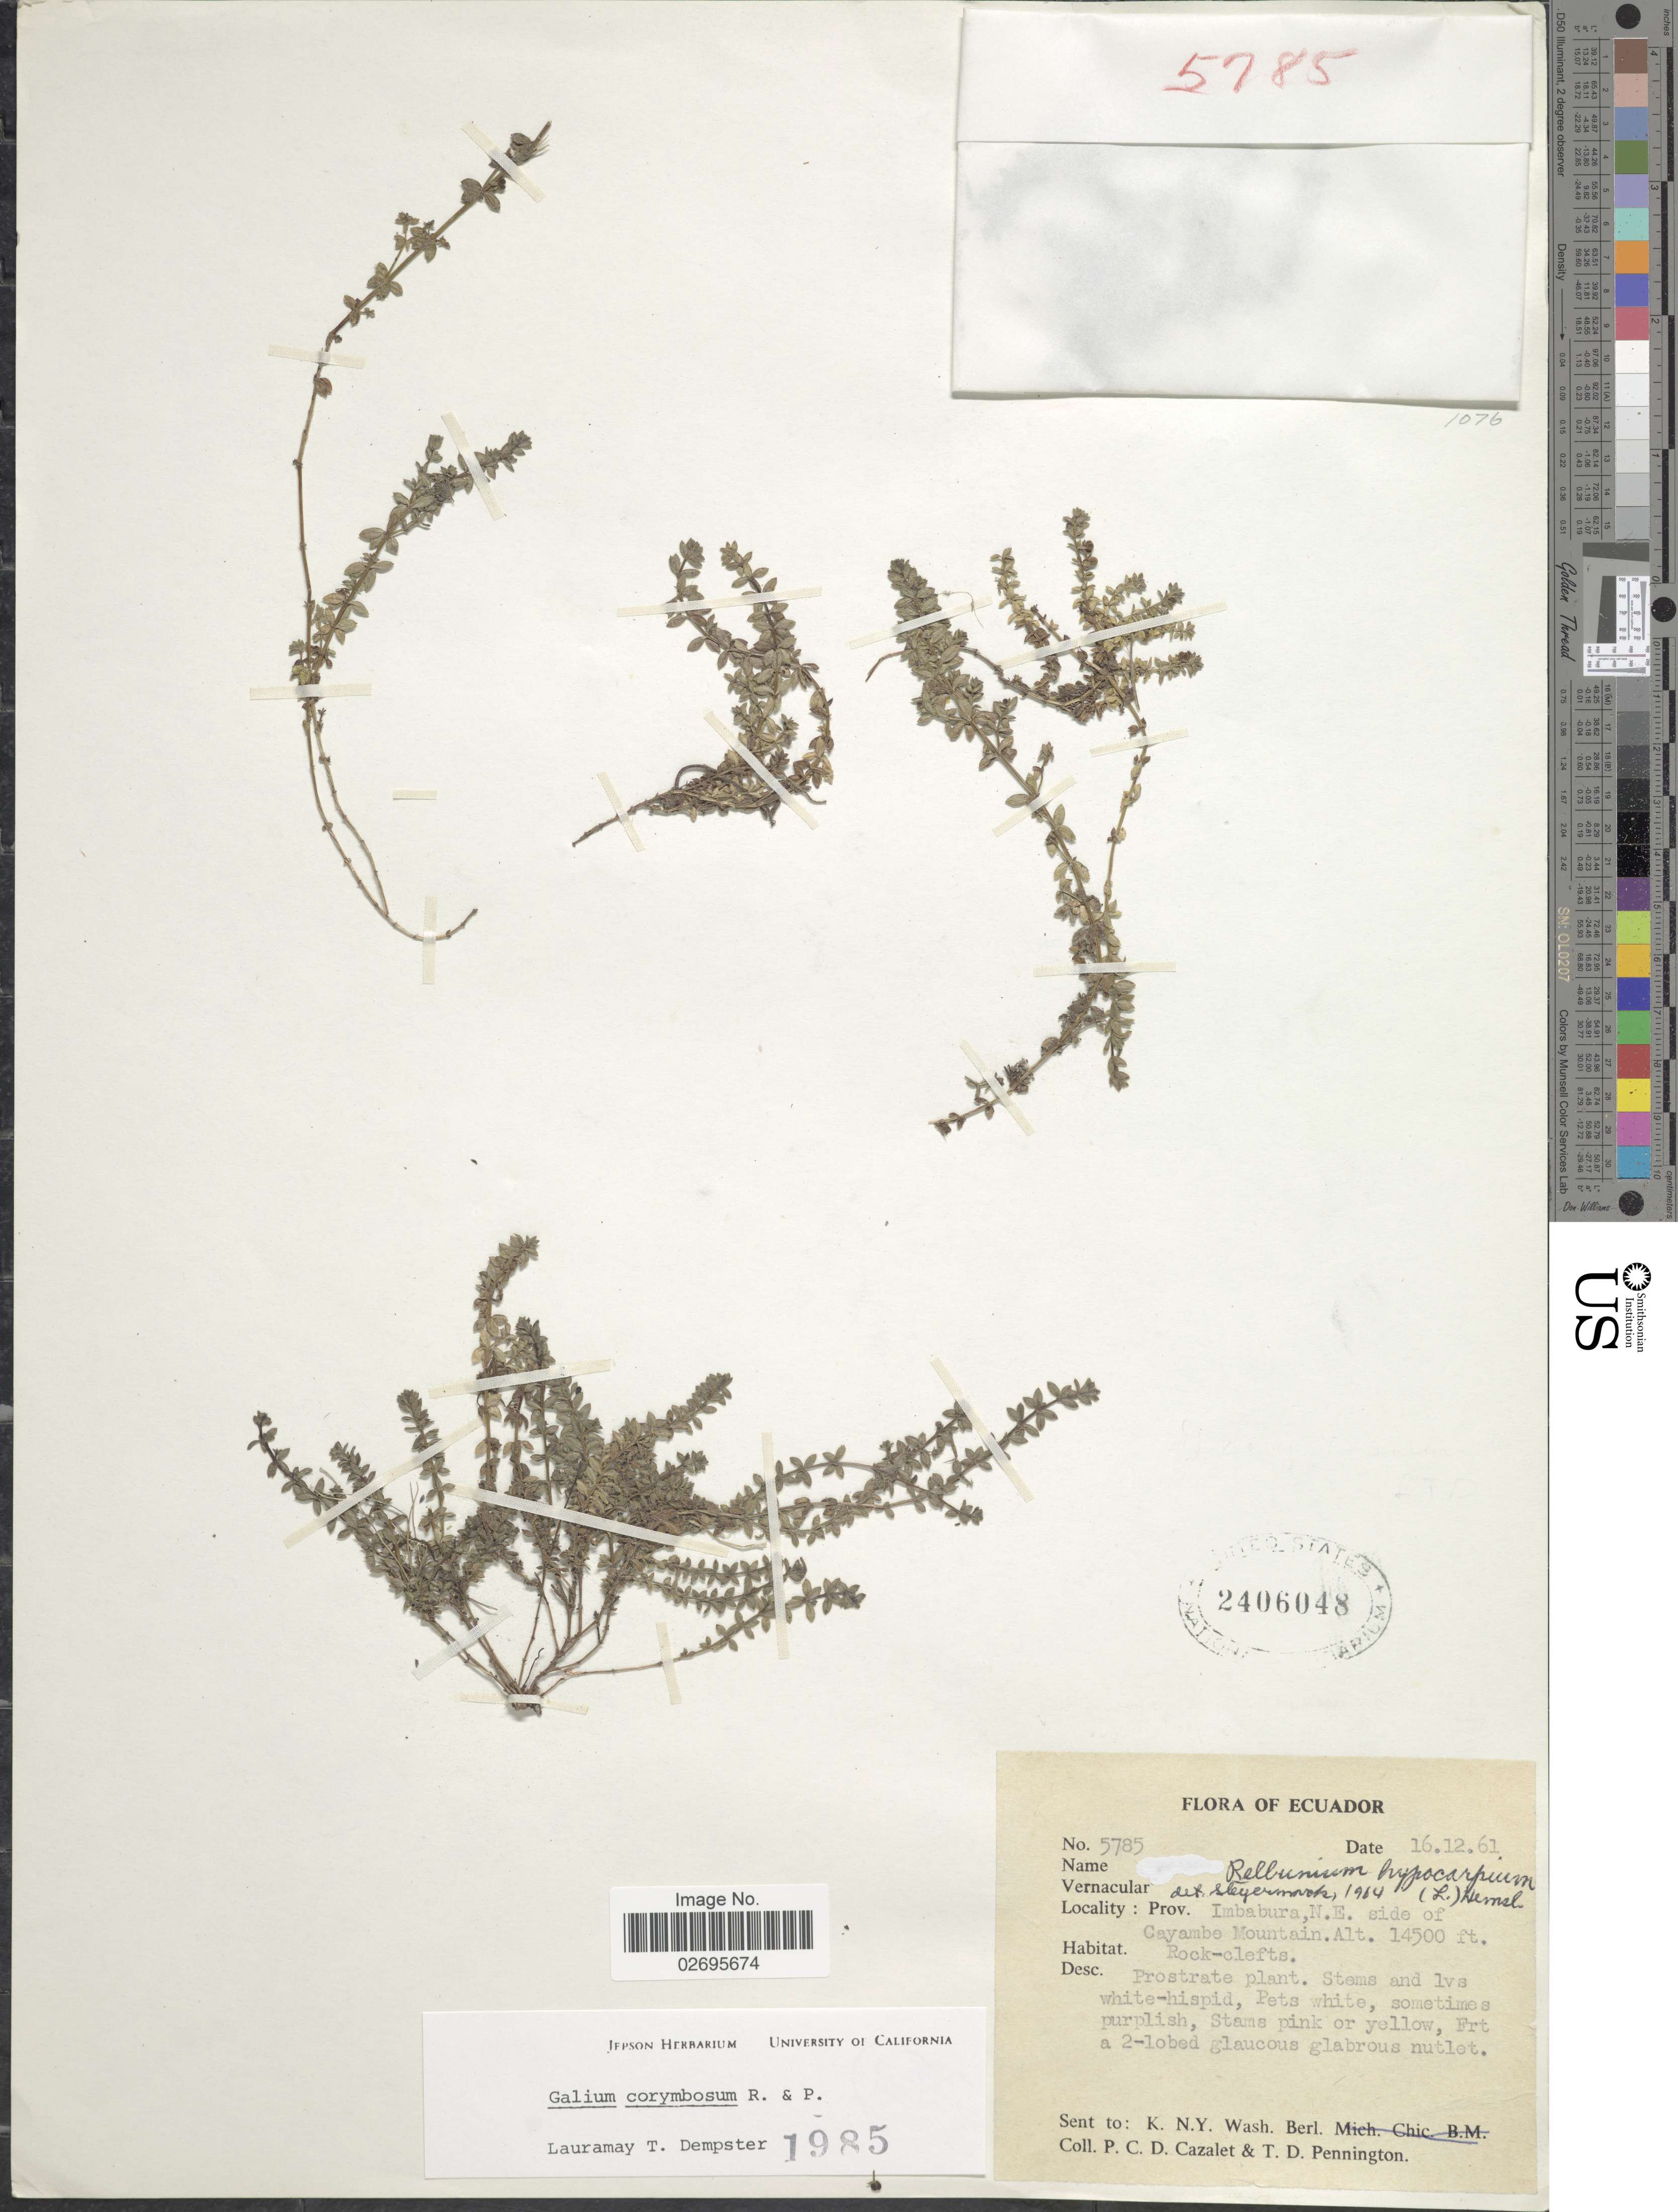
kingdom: Plantae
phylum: Tracheophyta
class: Magnoliopsida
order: Gentianales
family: Rubiaceae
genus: Galium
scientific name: Galium corymbosum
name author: Ruiz & Pav.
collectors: P. C. D. Cazalet & T. D. Pennington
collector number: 5785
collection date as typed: Transcribed d/m/y: 16/12/61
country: Ecuador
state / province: Imbabura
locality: Prov. Imbabura, N.E. side of Cayambe Mountain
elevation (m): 4420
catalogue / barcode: US 2406048